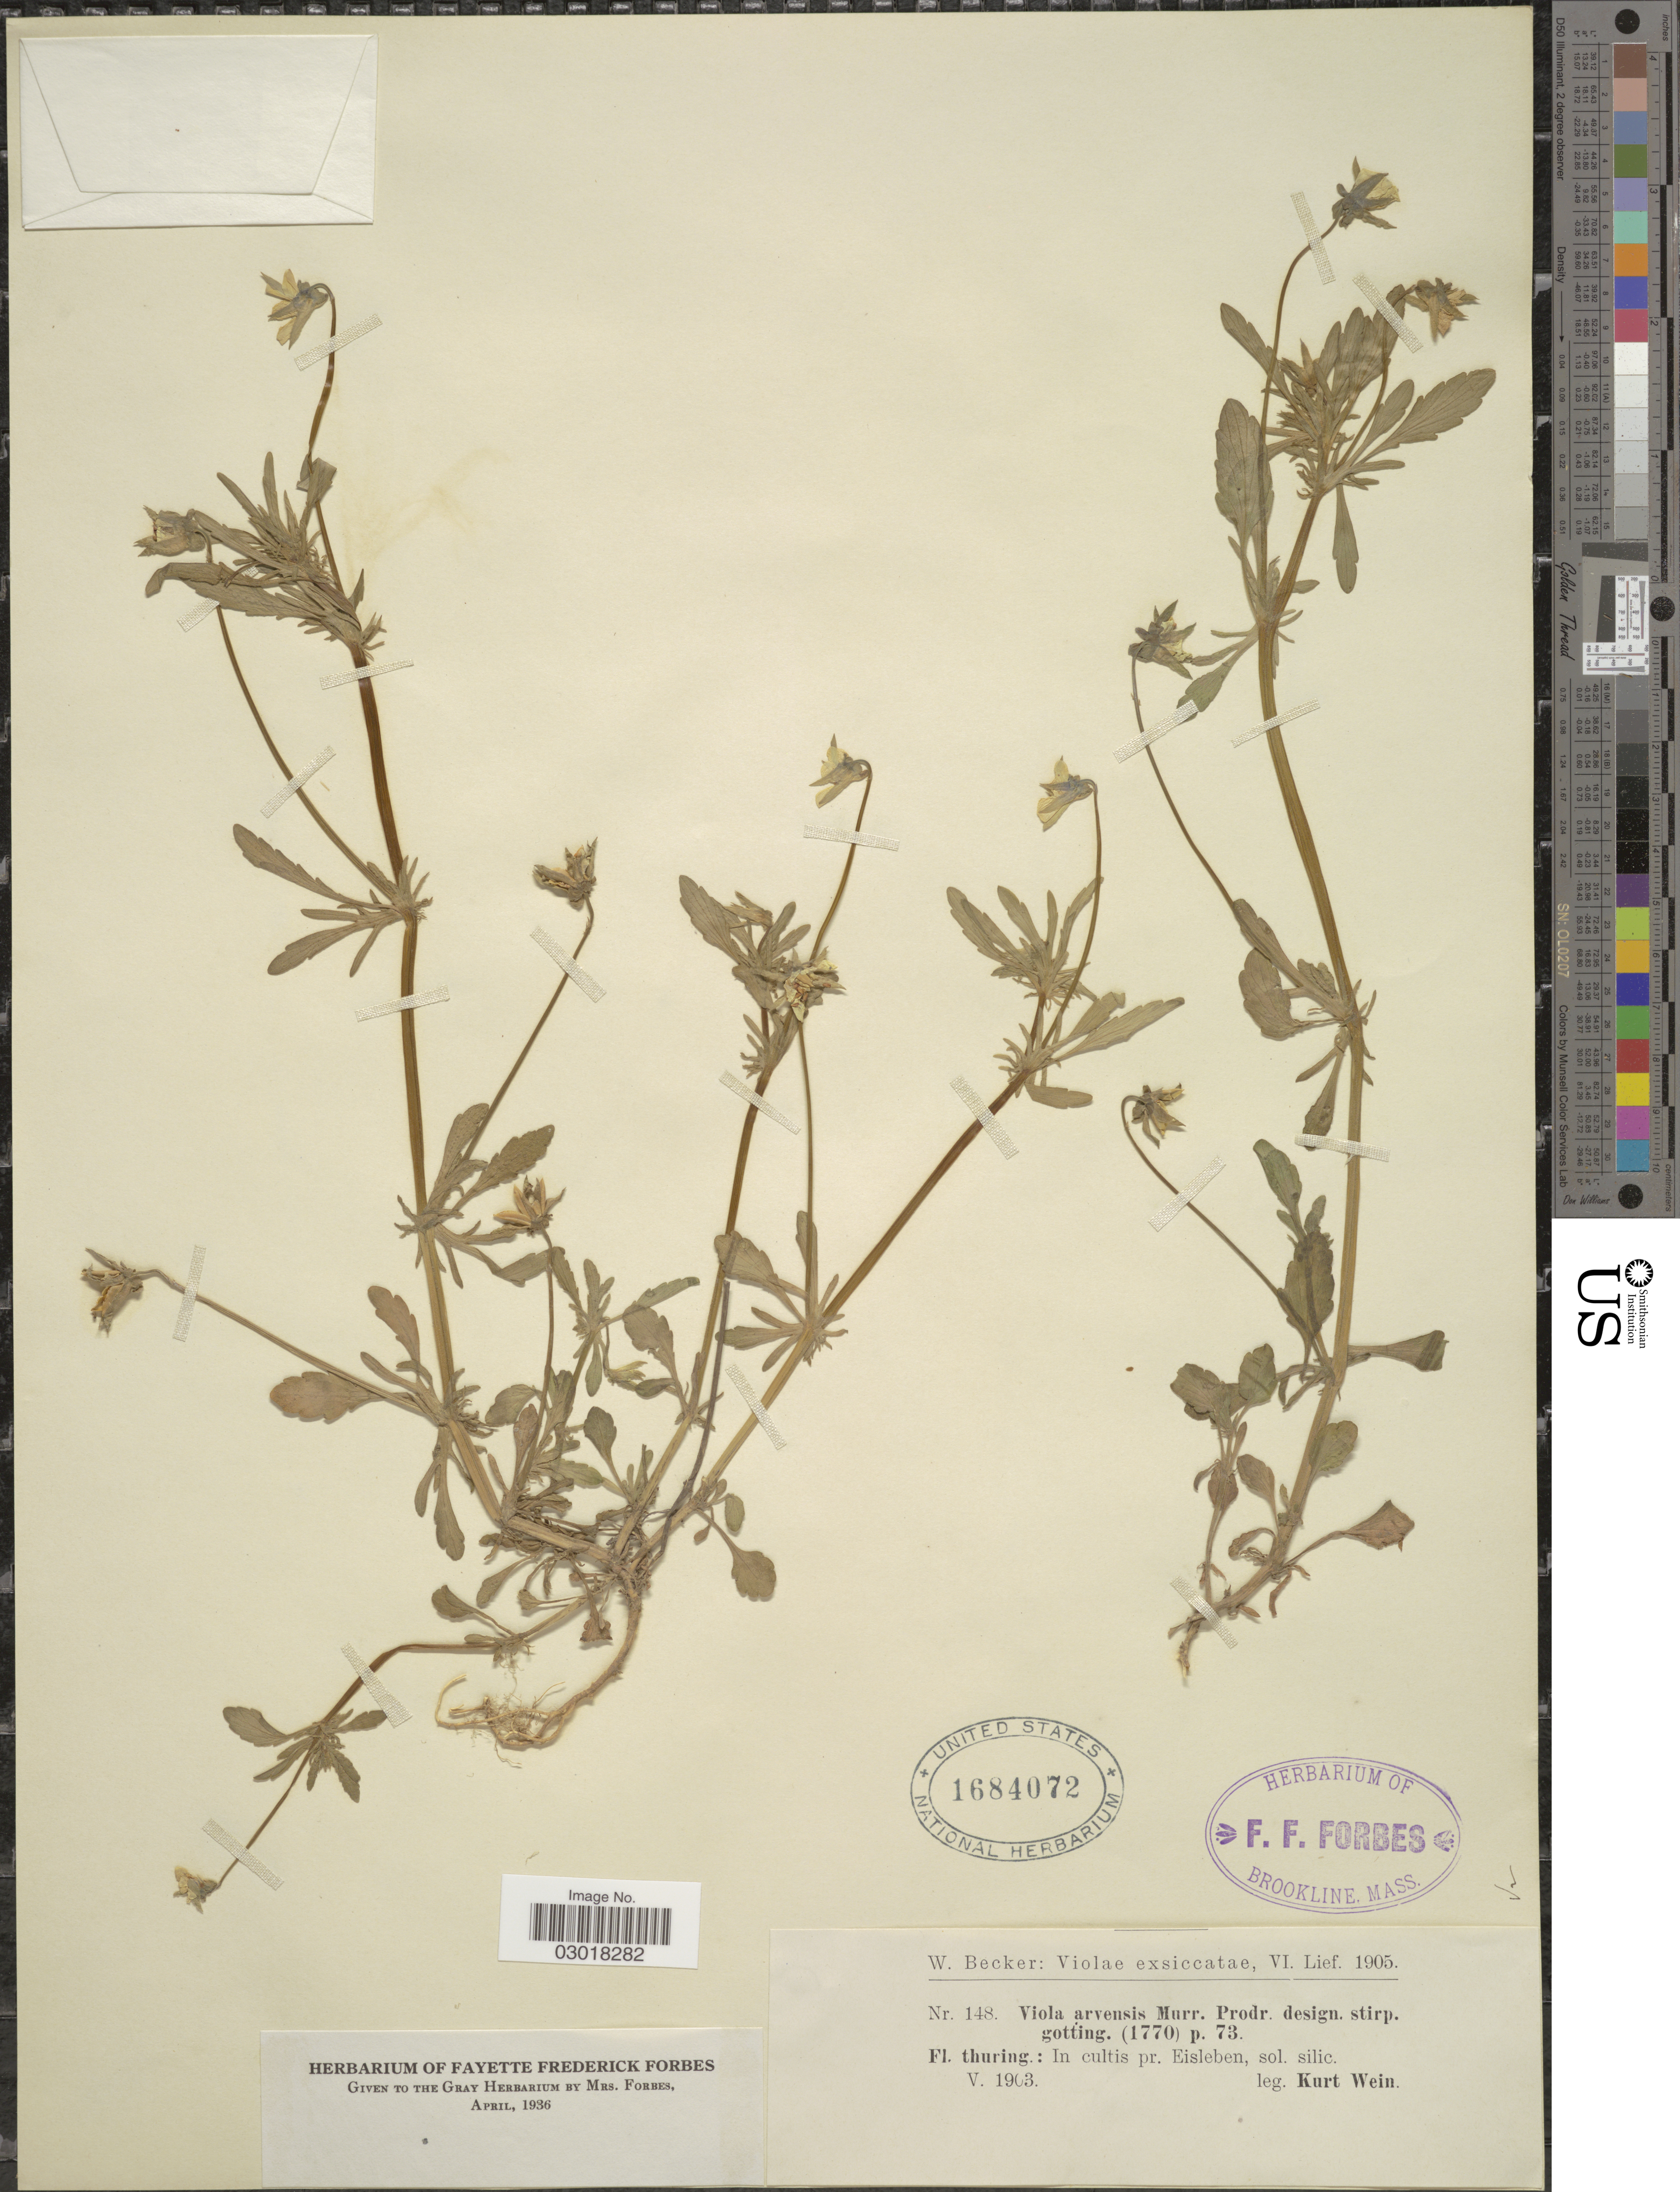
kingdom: Plantae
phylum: Tracheophyta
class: Magnoliopsida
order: Malpighiales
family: Violaceae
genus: Viola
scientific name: Viola arvensis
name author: Murray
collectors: K. Wein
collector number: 148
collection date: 1903-05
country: Germany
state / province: Thuringia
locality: Thuring: In cultis pr. Eiselben, sol. silic.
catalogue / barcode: US 1684072